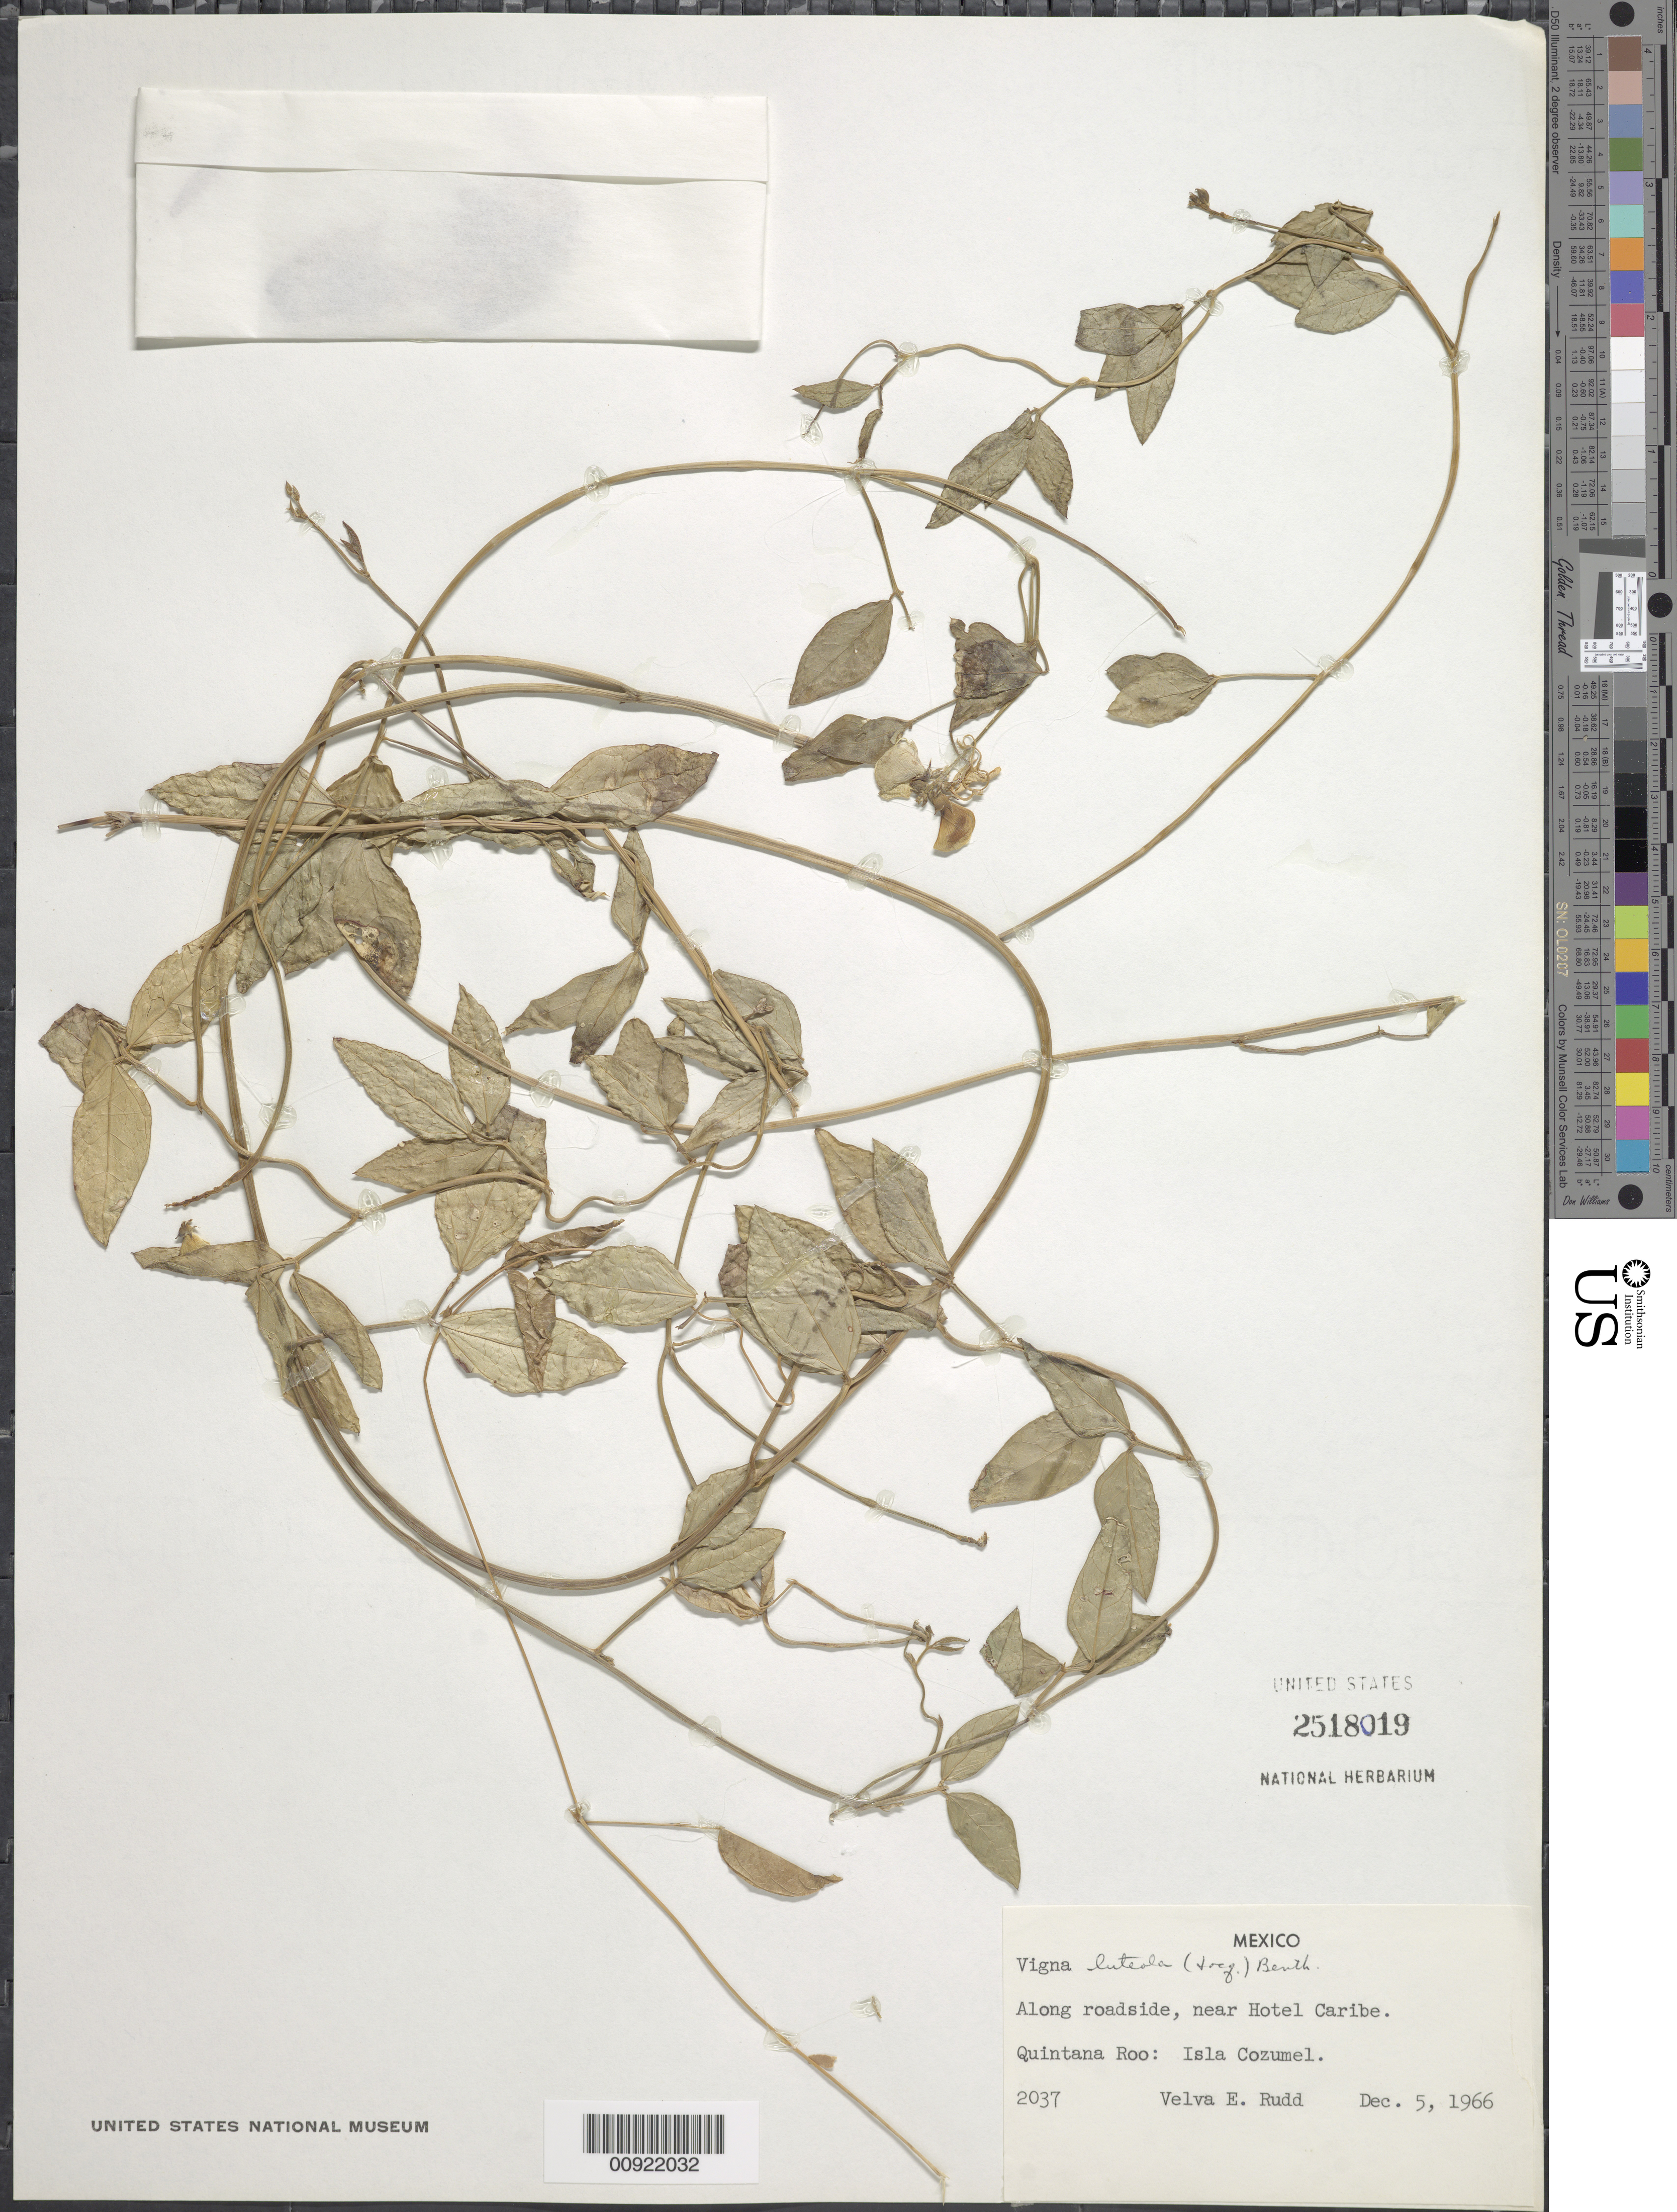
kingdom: Plantae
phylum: Tracheophyta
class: Magnoliopsida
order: Fabales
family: Fabaceae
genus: Vigna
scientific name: Vigna luteola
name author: (Jacq.) Benth.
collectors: V. E. Rudd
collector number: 2037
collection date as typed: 05 Dec 1966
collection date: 1966-12-05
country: Mexico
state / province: Quintana Roo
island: Cozumel I.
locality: Quintana Roo: Isla Cozumel. Near Hotel Caribe.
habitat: Along roadside.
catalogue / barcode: US 2518019